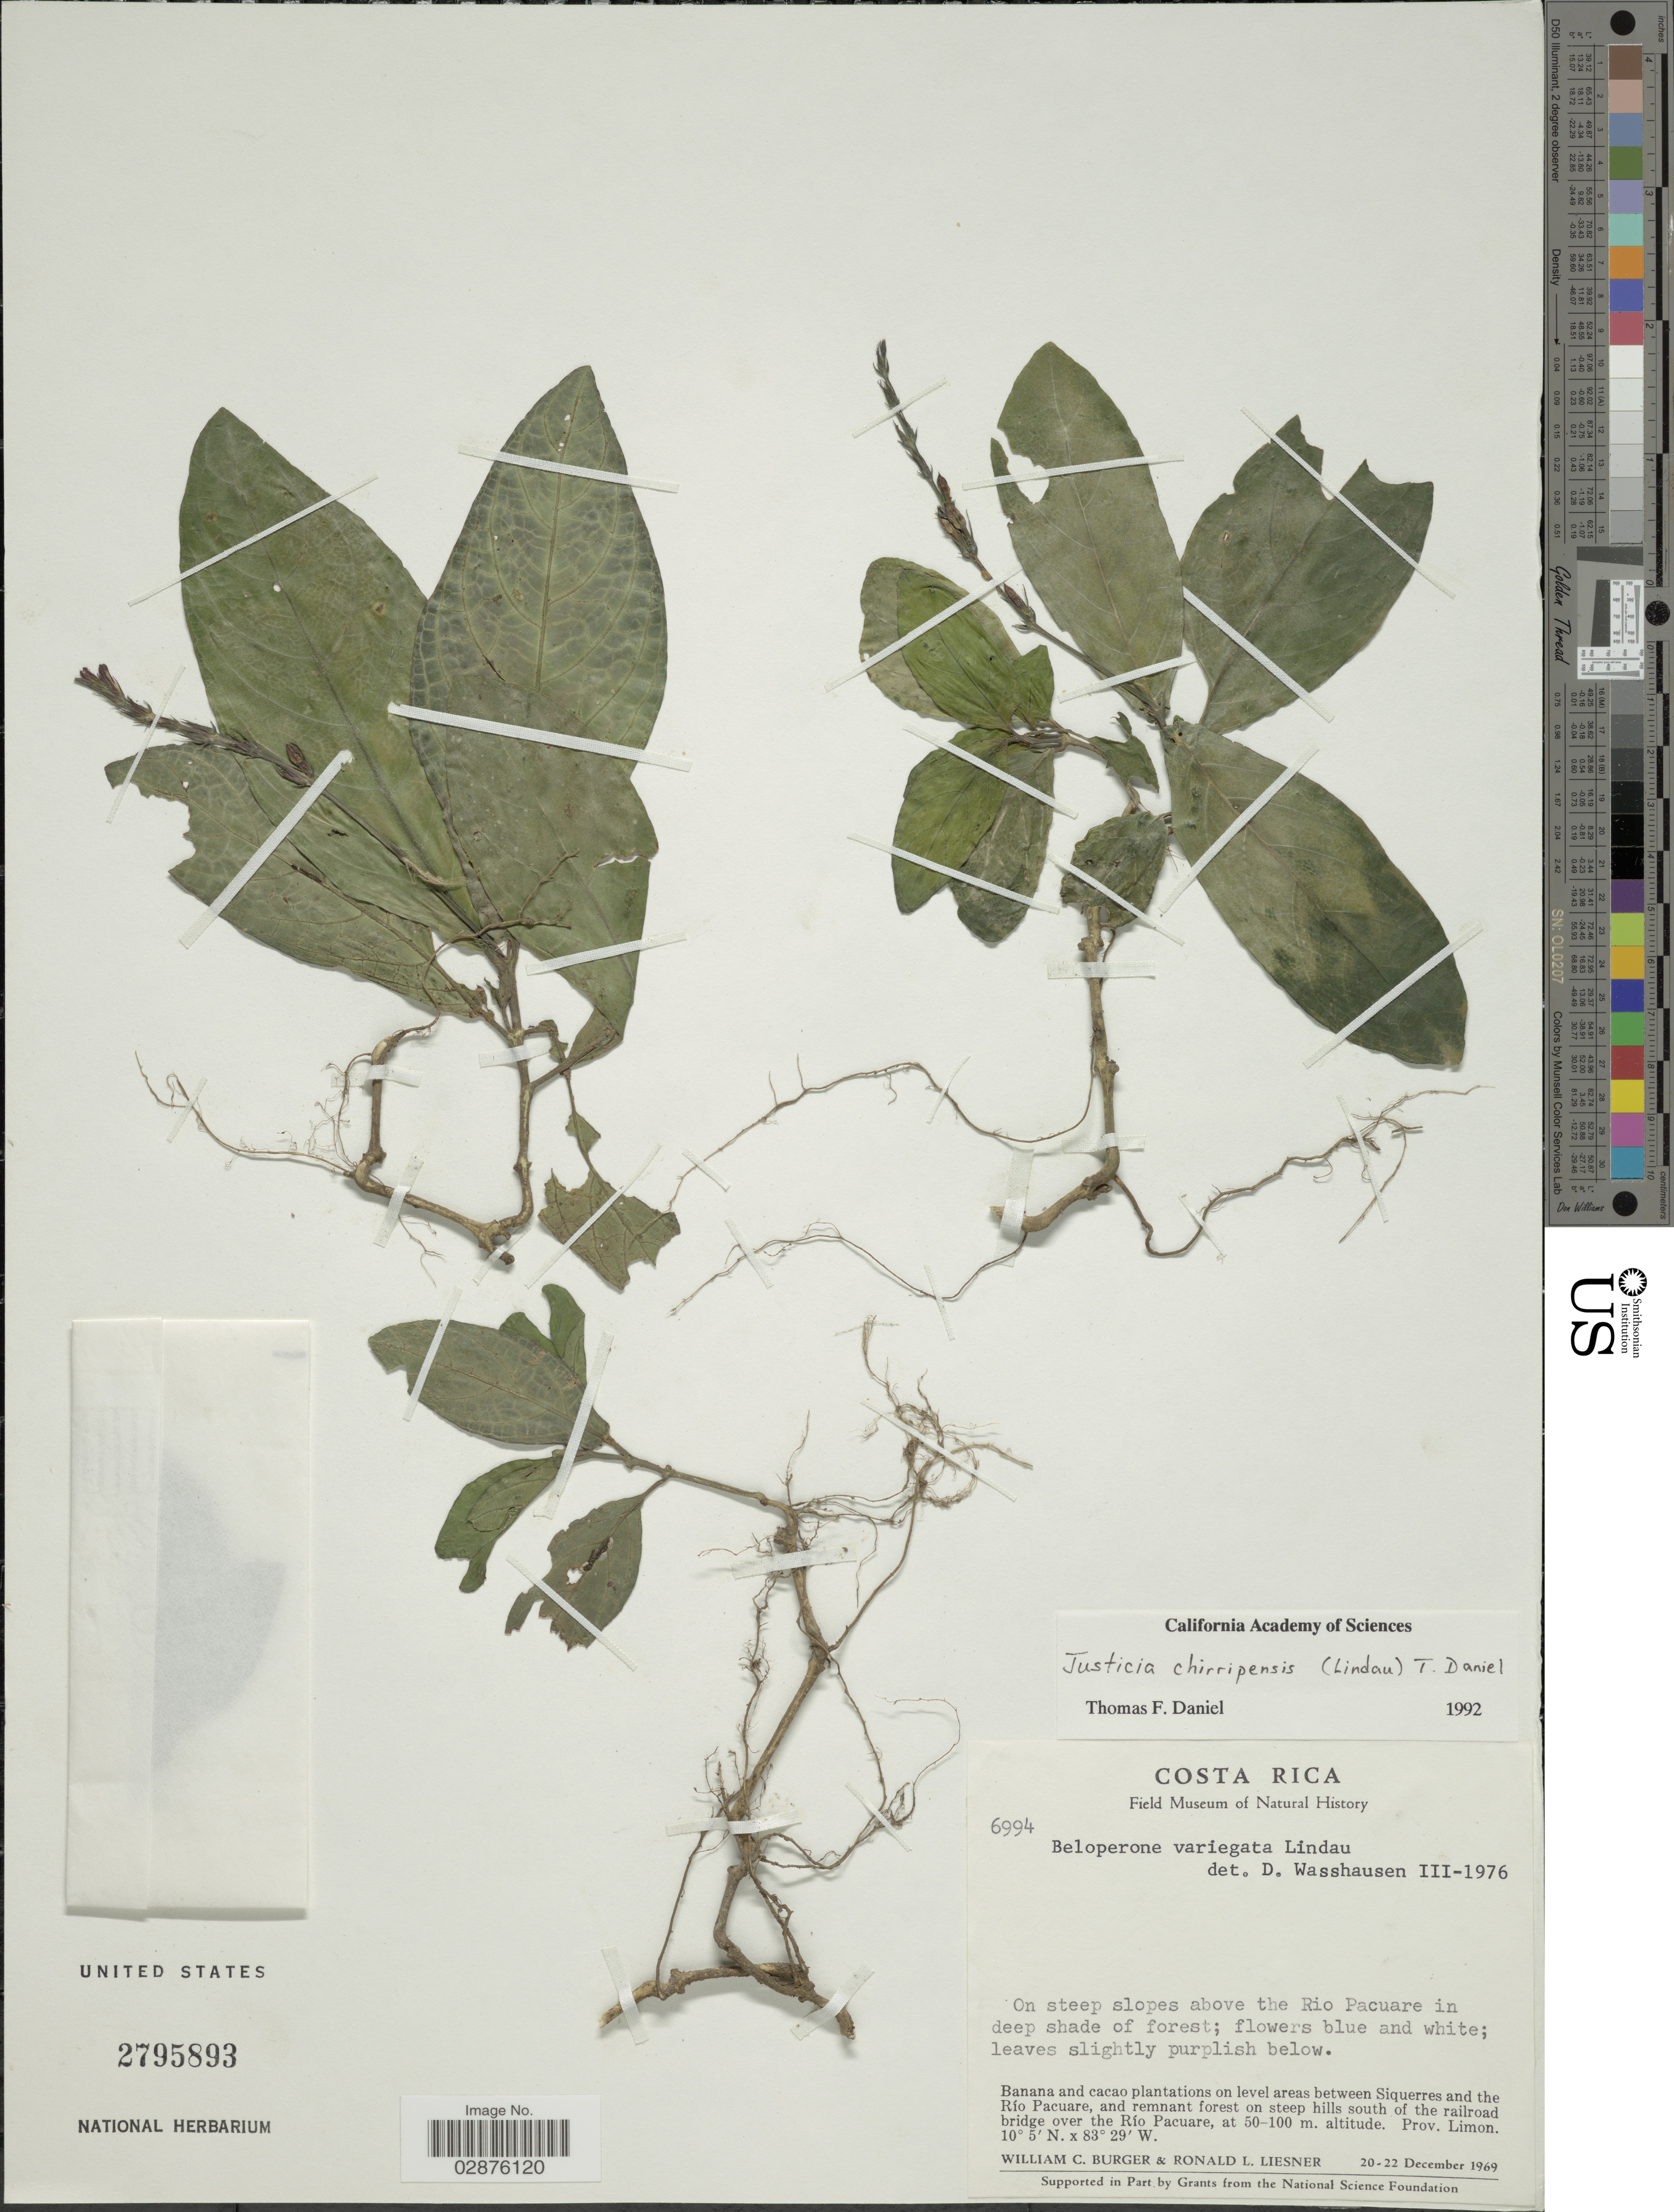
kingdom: Plantae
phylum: Tracheophyta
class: Magnoliopsida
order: Lamiales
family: Acanthaceae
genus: Justicia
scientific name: Justicia chamaeranthemoides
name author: (Kuntze) T.F. Daniel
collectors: W. Burger & R. L. Liesner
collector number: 6994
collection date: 1969-12-20/1969-12-22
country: Costa Rica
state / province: Limón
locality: Areas between Siquerres and the Río Pacuare, and remnant forest on steep hills south of the railroad bridge over the Río Pacuare. On steep slopes above the Rio Pacuare in deep shade of forest.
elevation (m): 50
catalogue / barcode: US 2795893